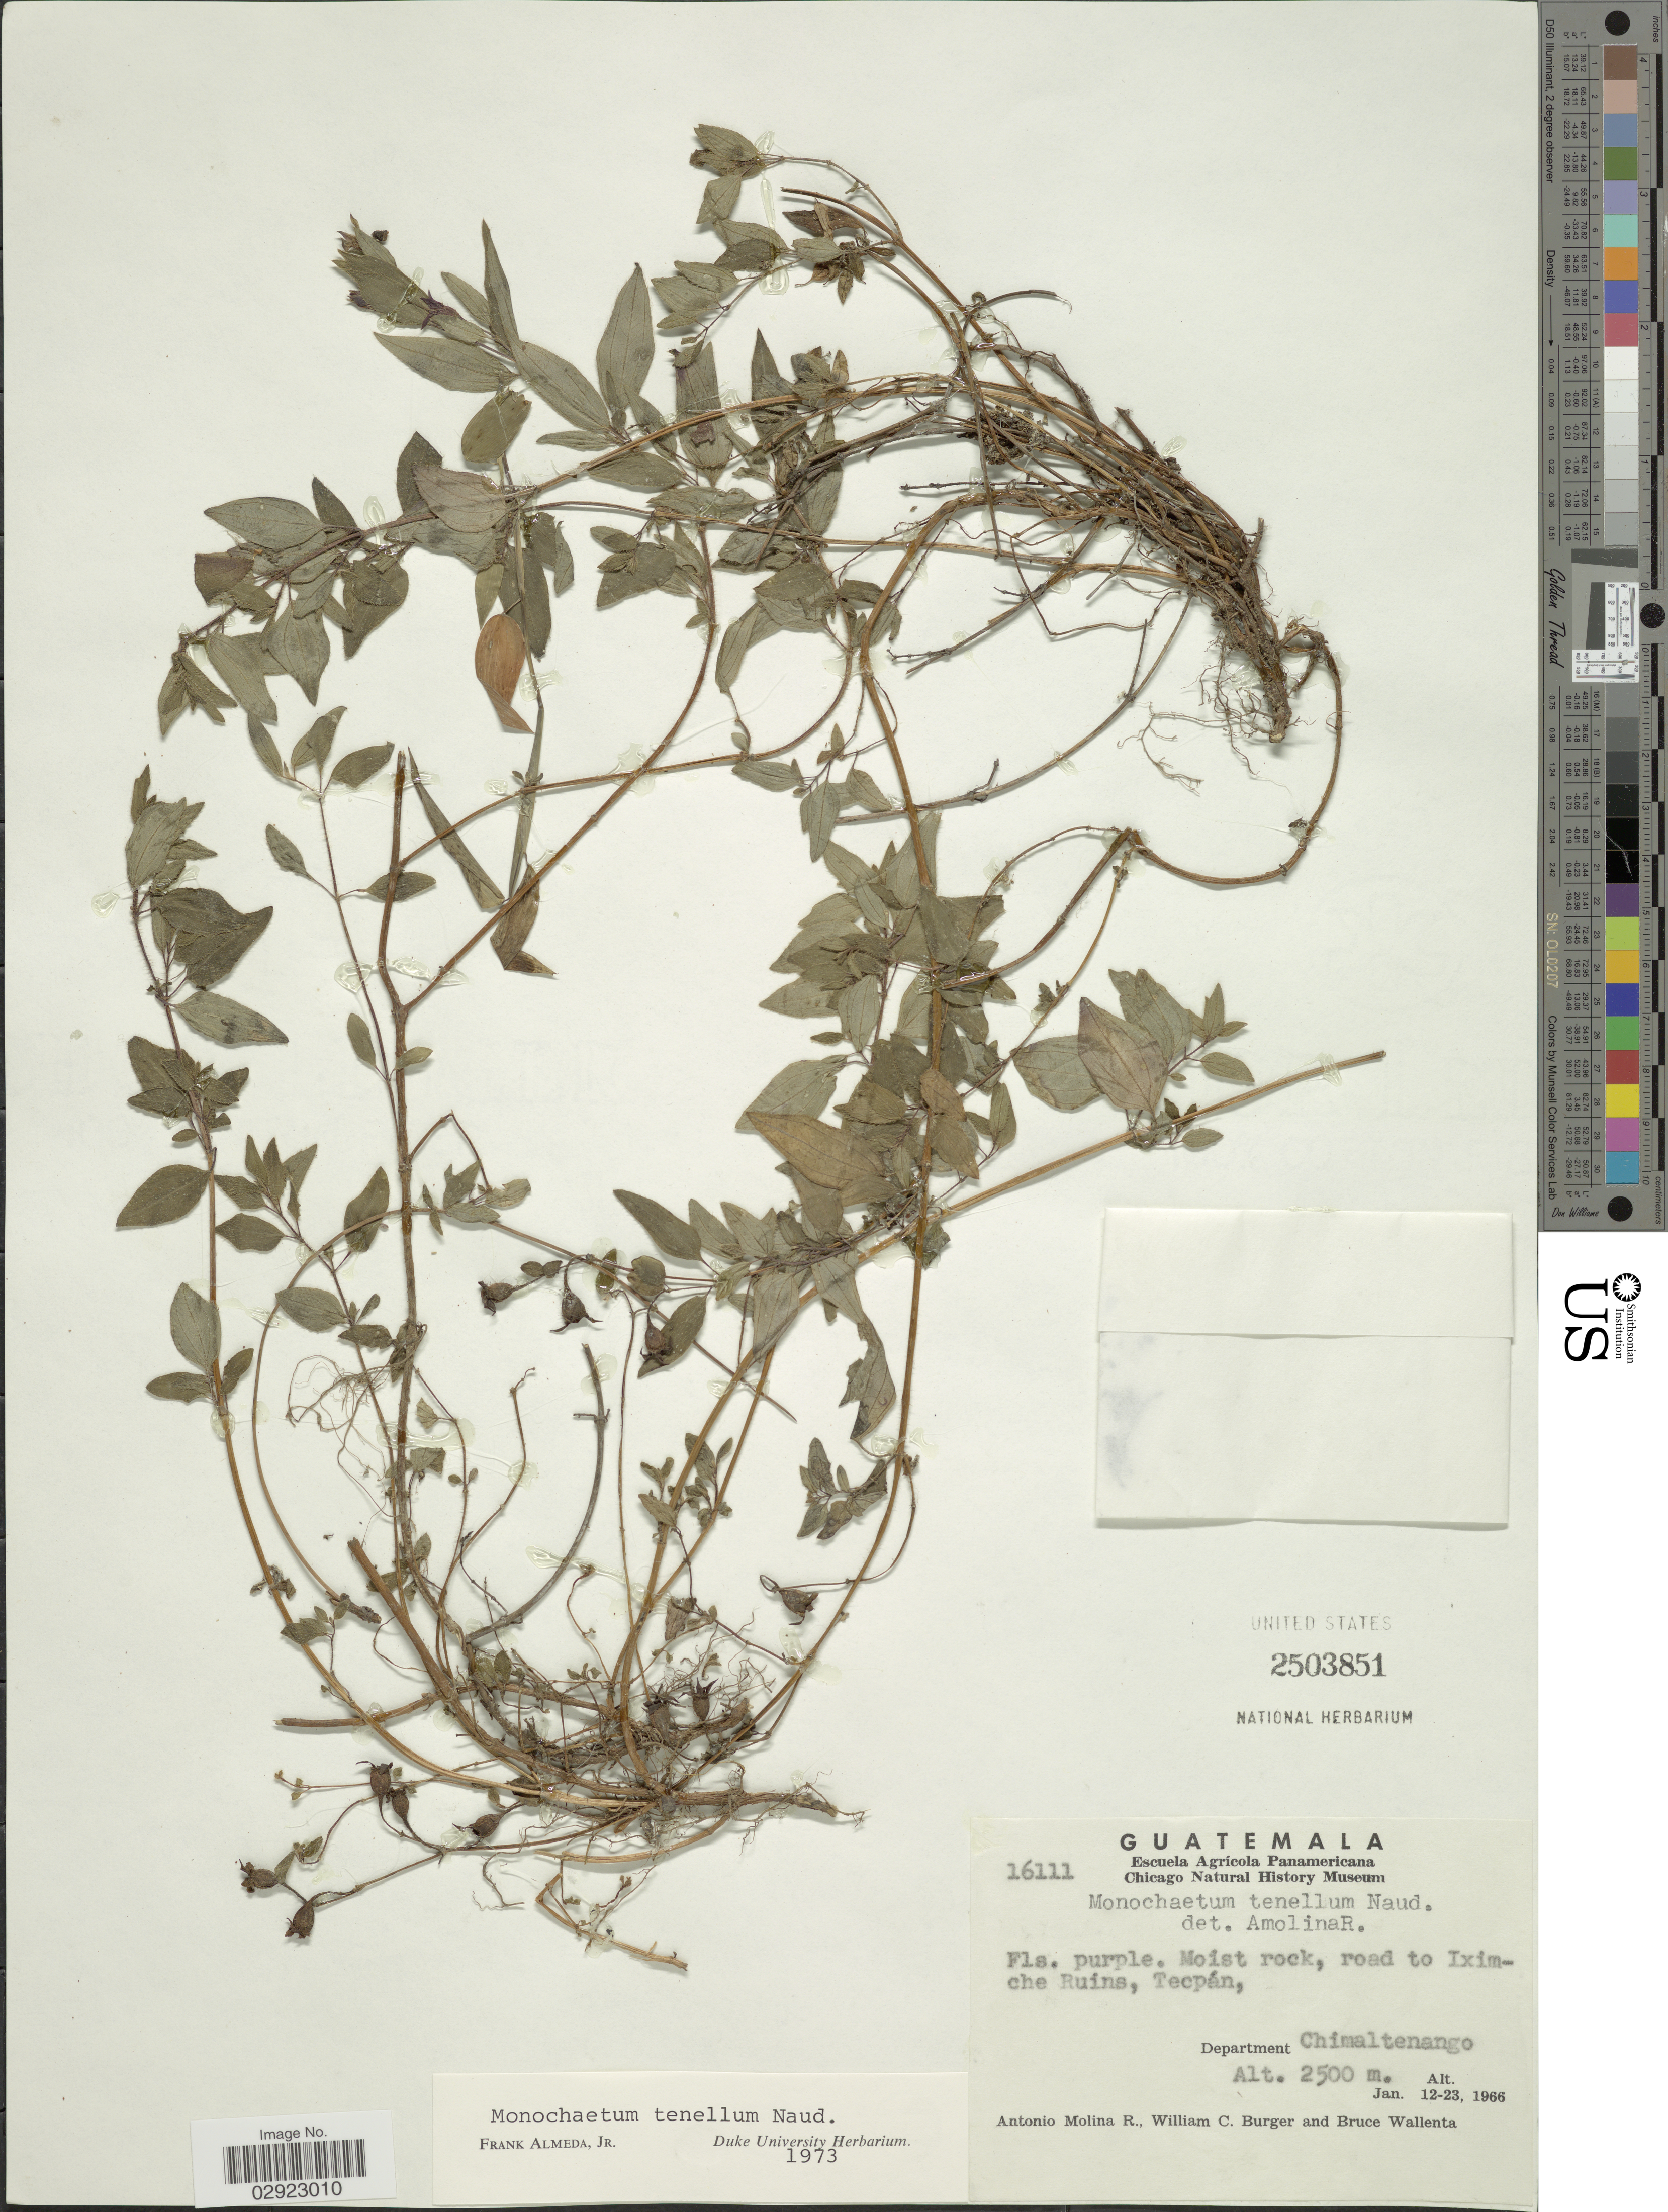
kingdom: Plantae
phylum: Tracheophyta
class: Magnoliopsida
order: Myrtales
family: Melastomataceae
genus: Monochaetum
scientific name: Monochaetum tenellum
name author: Naudin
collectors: A. Molina R., W. Burger & B. Wallenta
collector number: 16111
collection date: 1966-01-12/1966-01-23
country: Guatemala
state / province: Chimaltenango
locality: Moist rock, road to Iximche Ruins, Tecpán, Department Chimaltenango.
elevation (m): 2500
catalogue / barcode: US 2503851